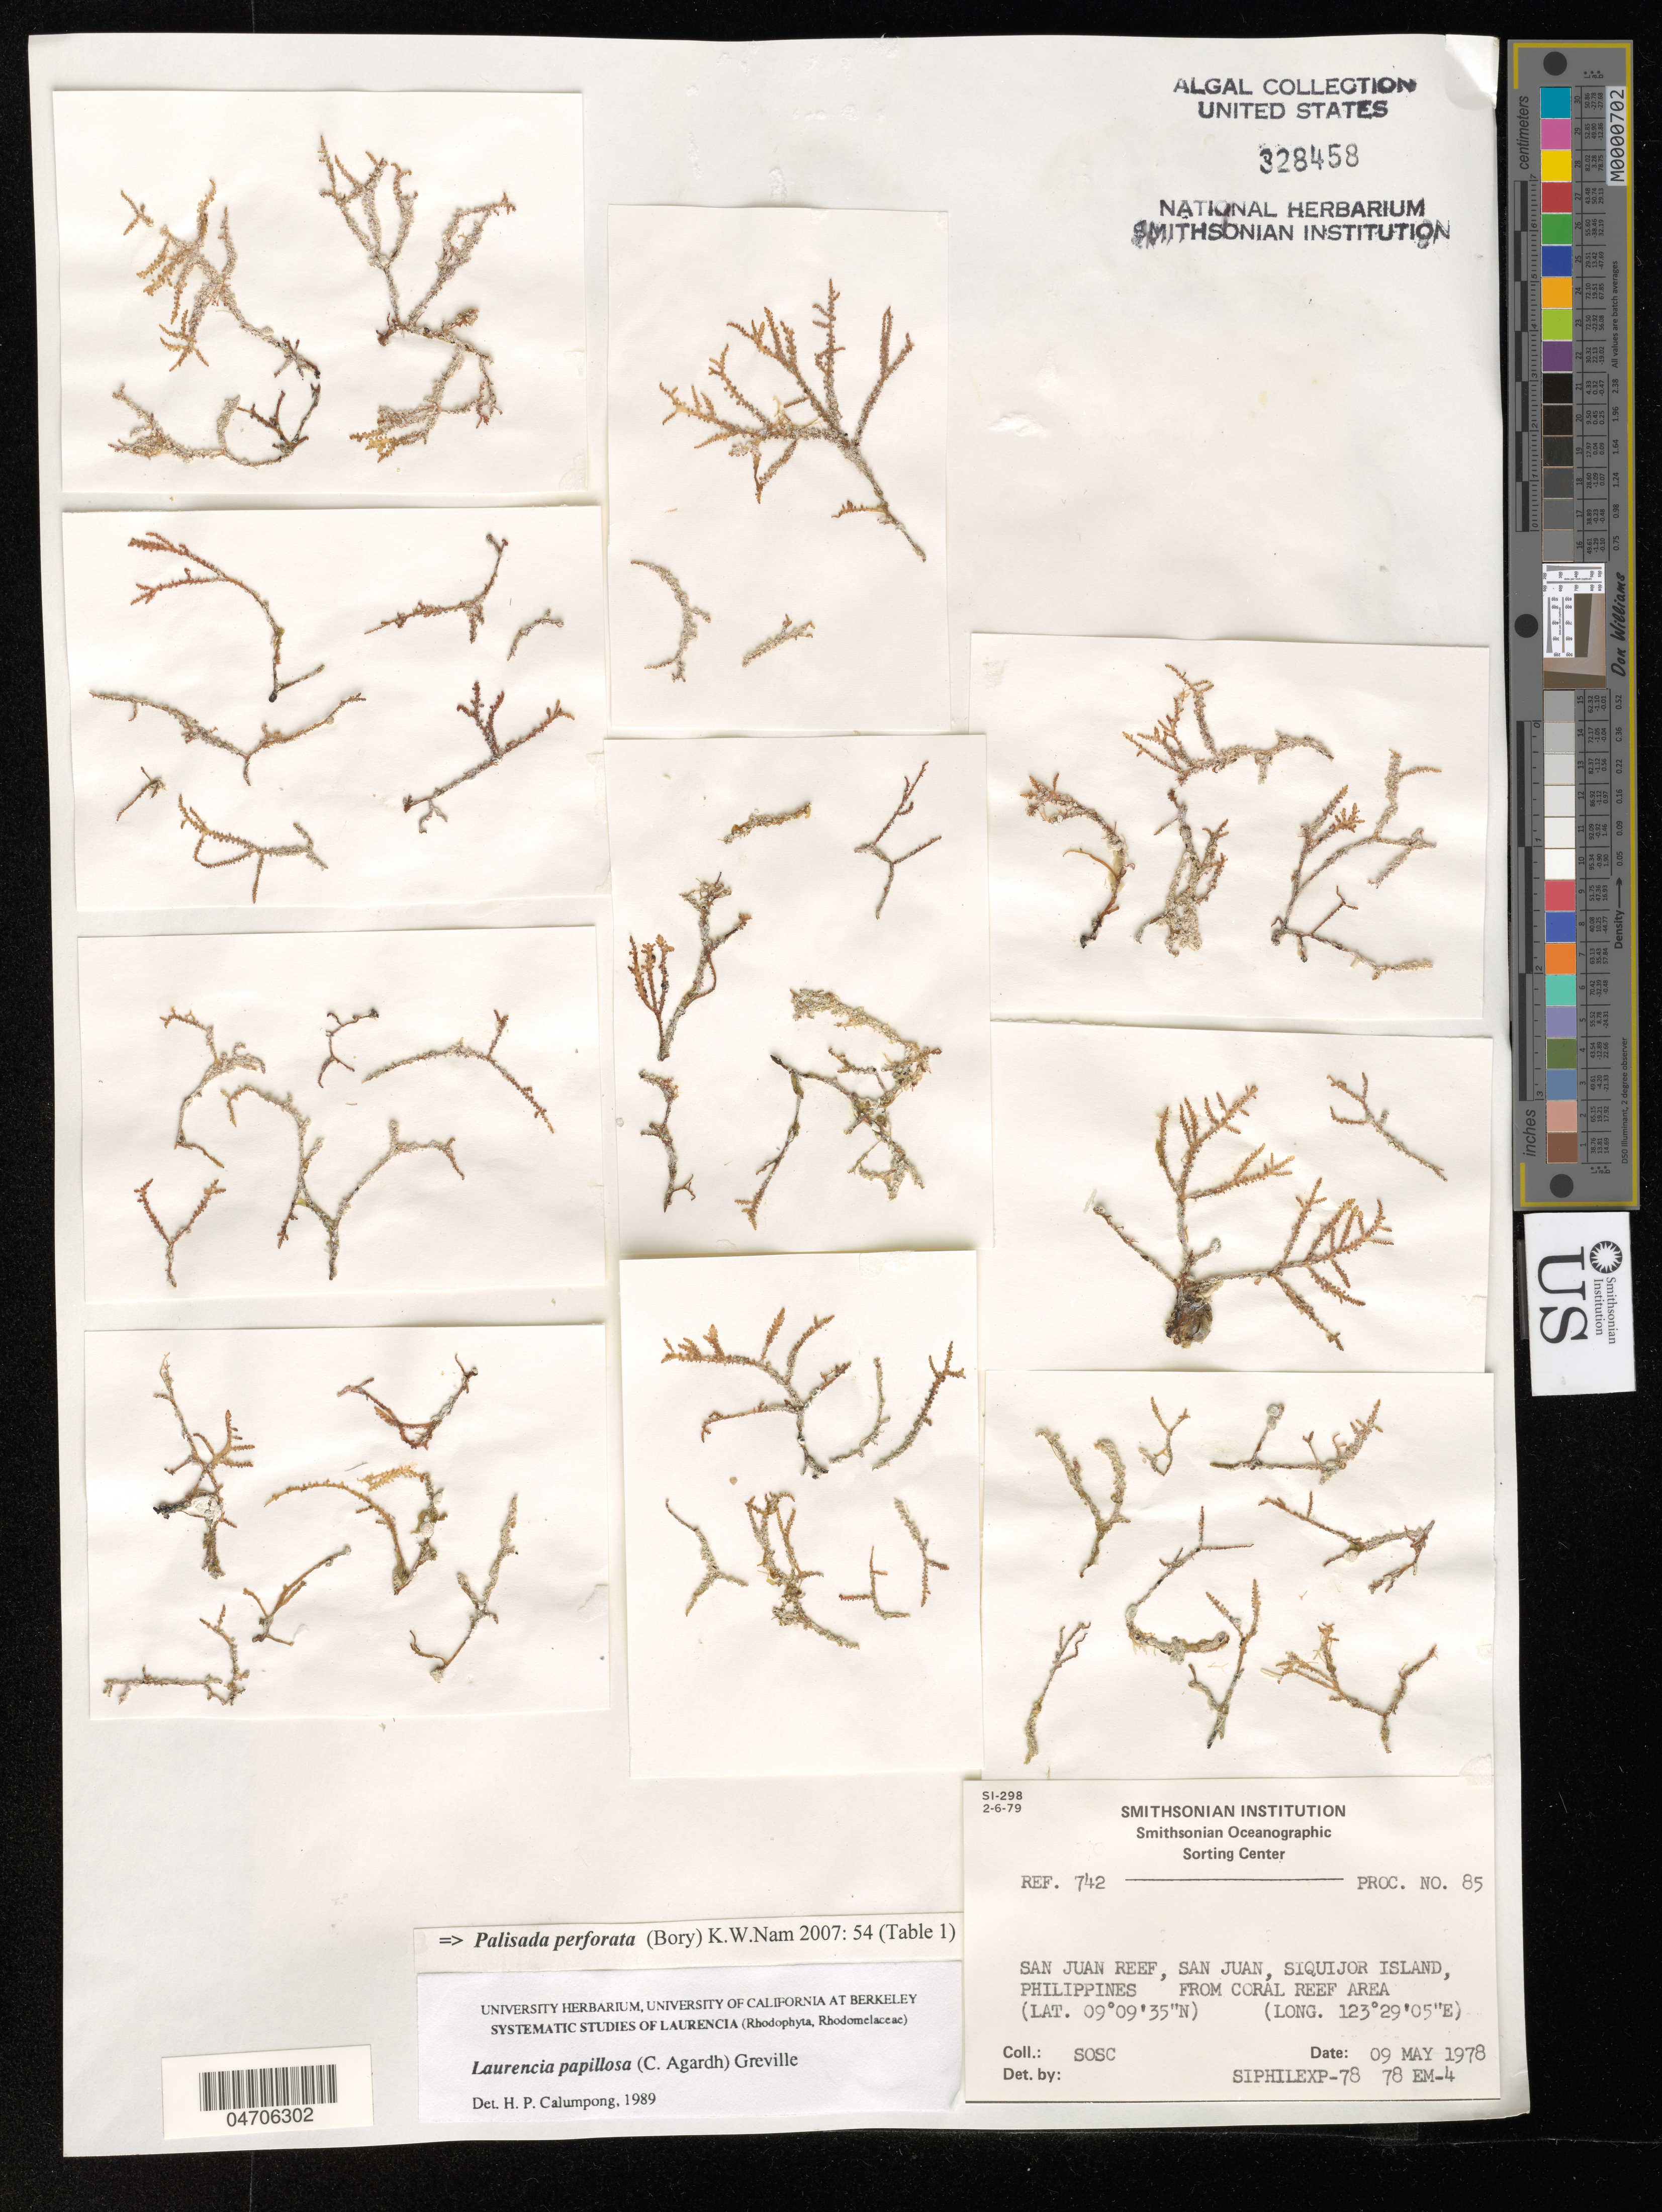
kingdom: Plantae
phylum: Rhodophyta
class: Florideophyceae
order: Ceramiales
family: Rhodomelaceae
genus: Palisada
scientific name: Palisada perforata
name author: (Bory) K.W. Nam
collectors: SOSC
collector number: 85?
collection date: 1978-05-09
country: Philippines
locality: San Juan Reef, San Juan, Siquijor Island, from Coral Reef Area.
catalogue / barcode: US 328458